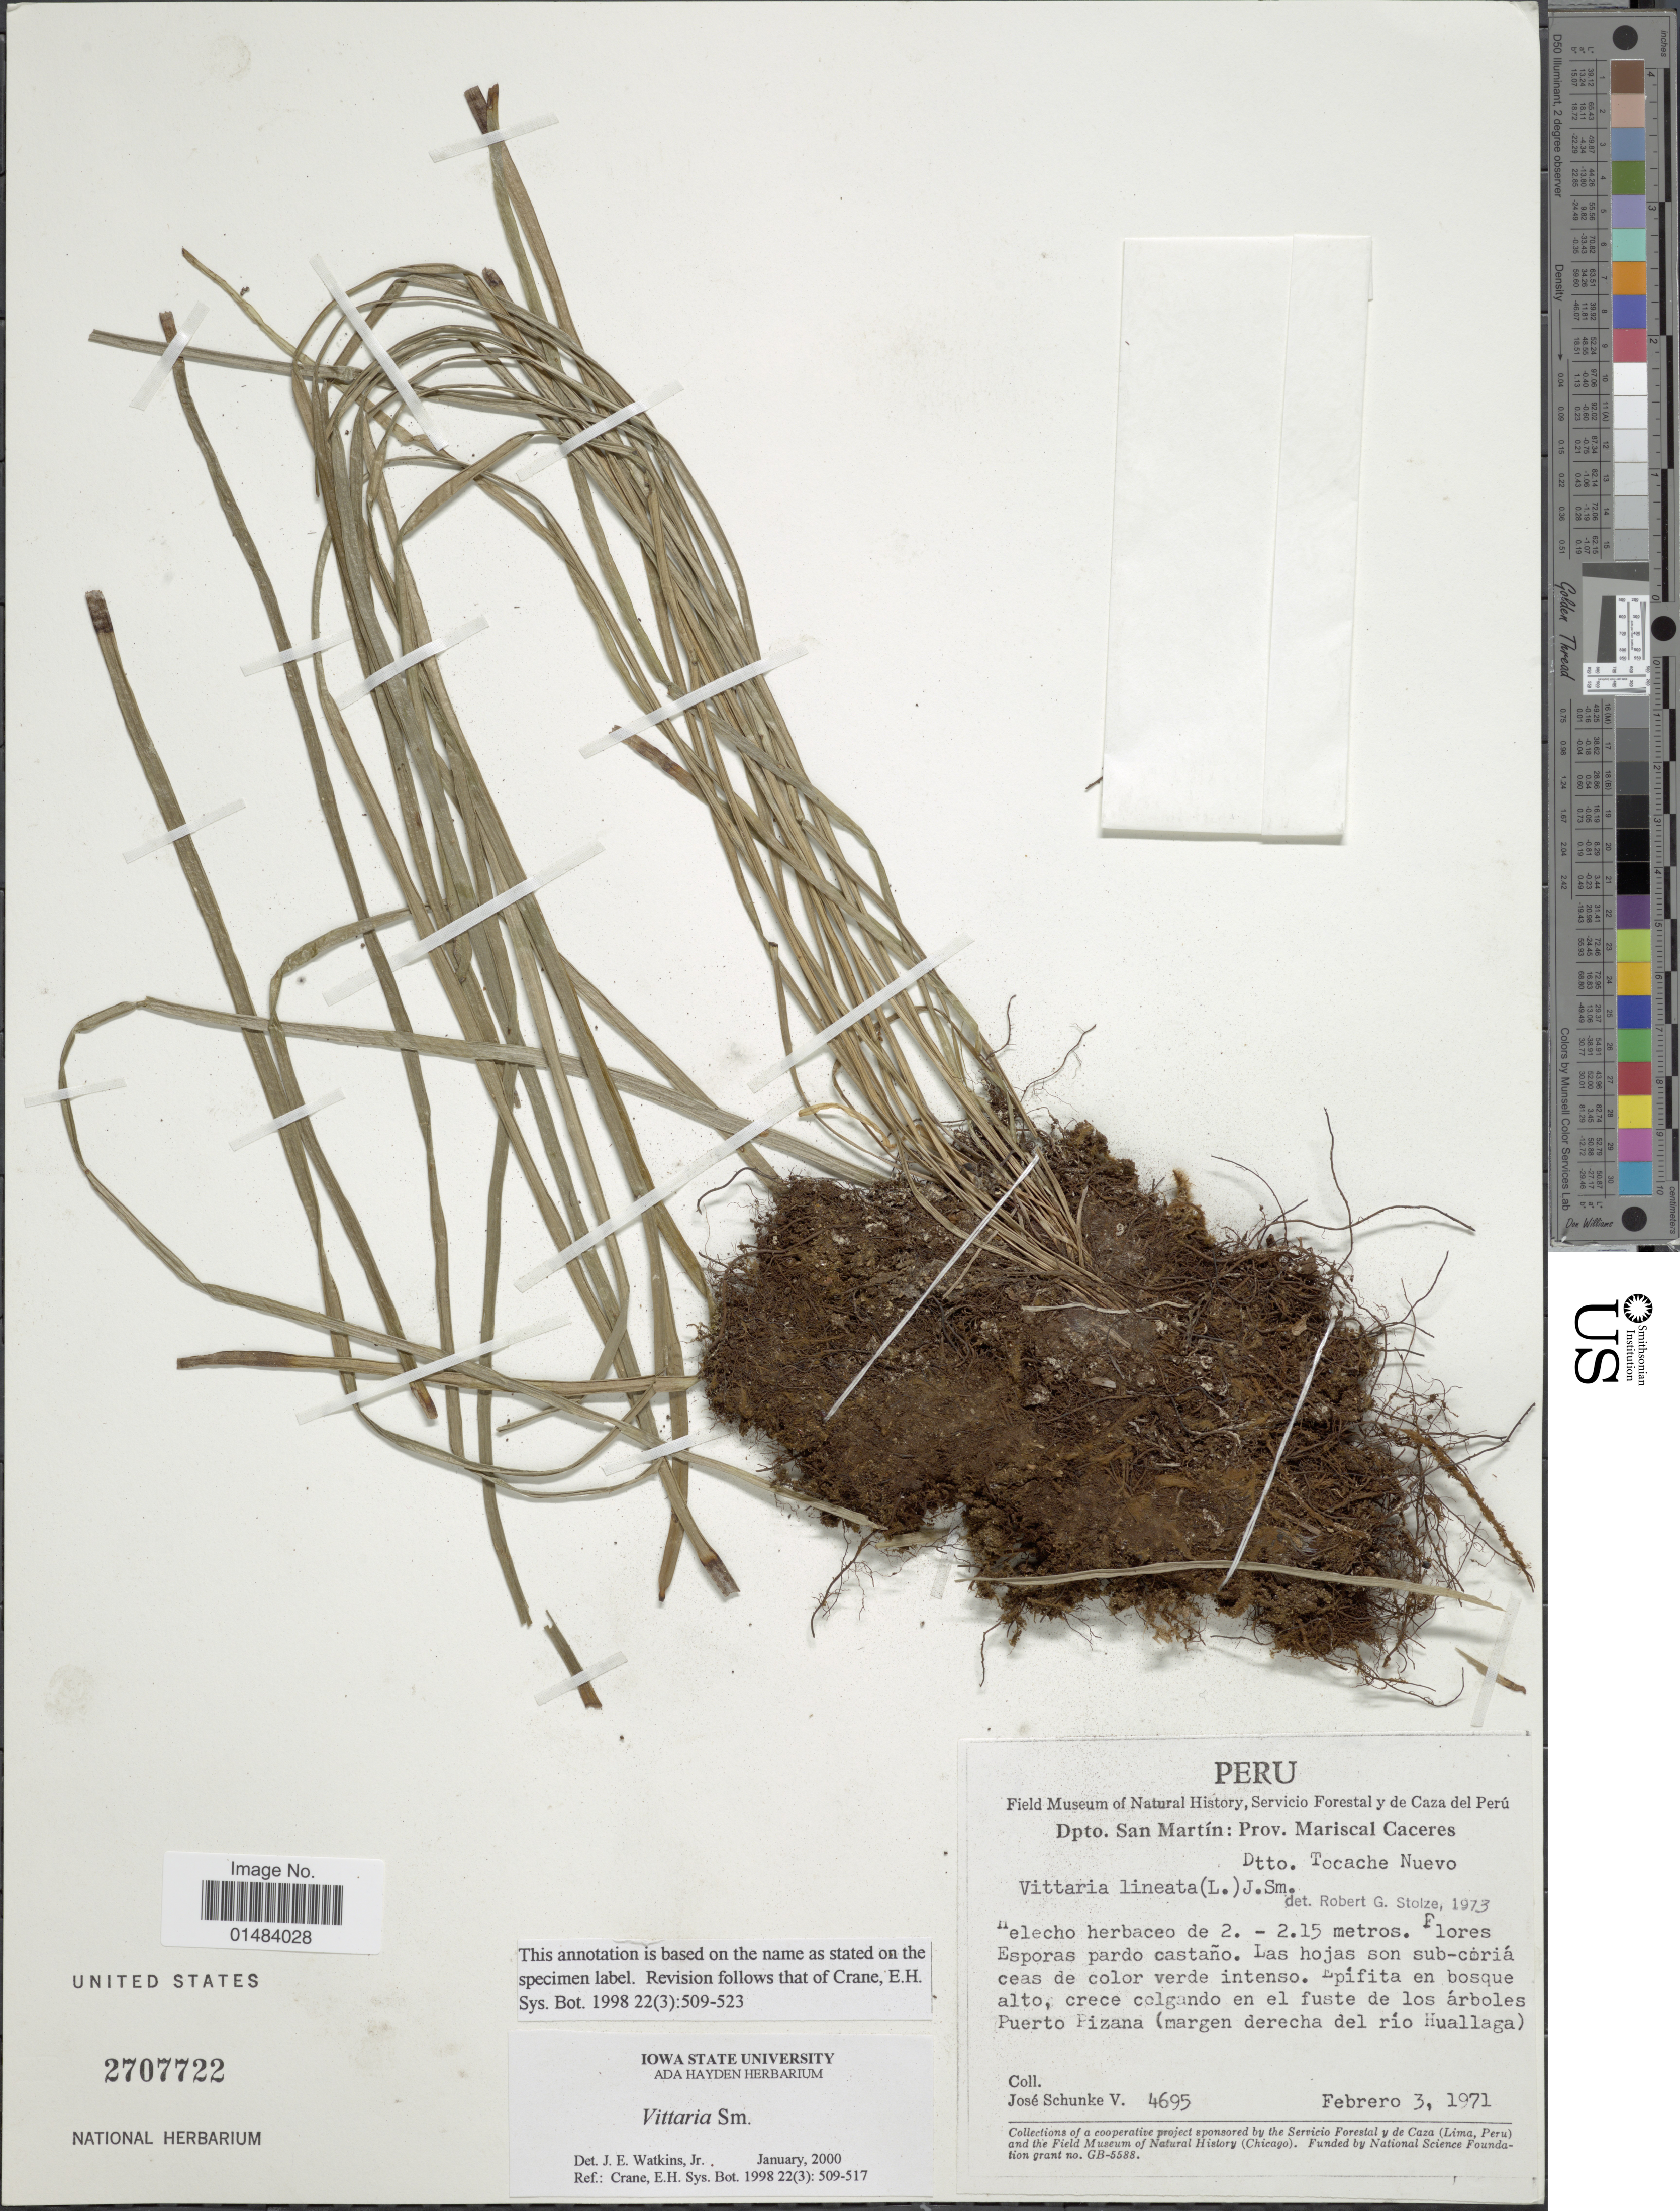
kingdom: Plantae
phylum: Tracheophyta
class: Polypodiopsida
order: Polypodiales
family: Pteridaceae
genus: Vittaria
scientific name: Vittaria lineata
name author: (L.) Sm.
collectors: J. Schunke Vigo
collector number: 4695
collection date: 1971-02-03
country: Peru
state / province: San Martín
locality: Peru, Dpto, San Martin: Prov. Mariscal Caceras. Dtto. Tocache Nuevo. Epífita en bosque alto, crece colgando en el fuste de los árboles Puerto Pizana (margen derecha del río HUallaga).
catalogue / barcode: US 2707722